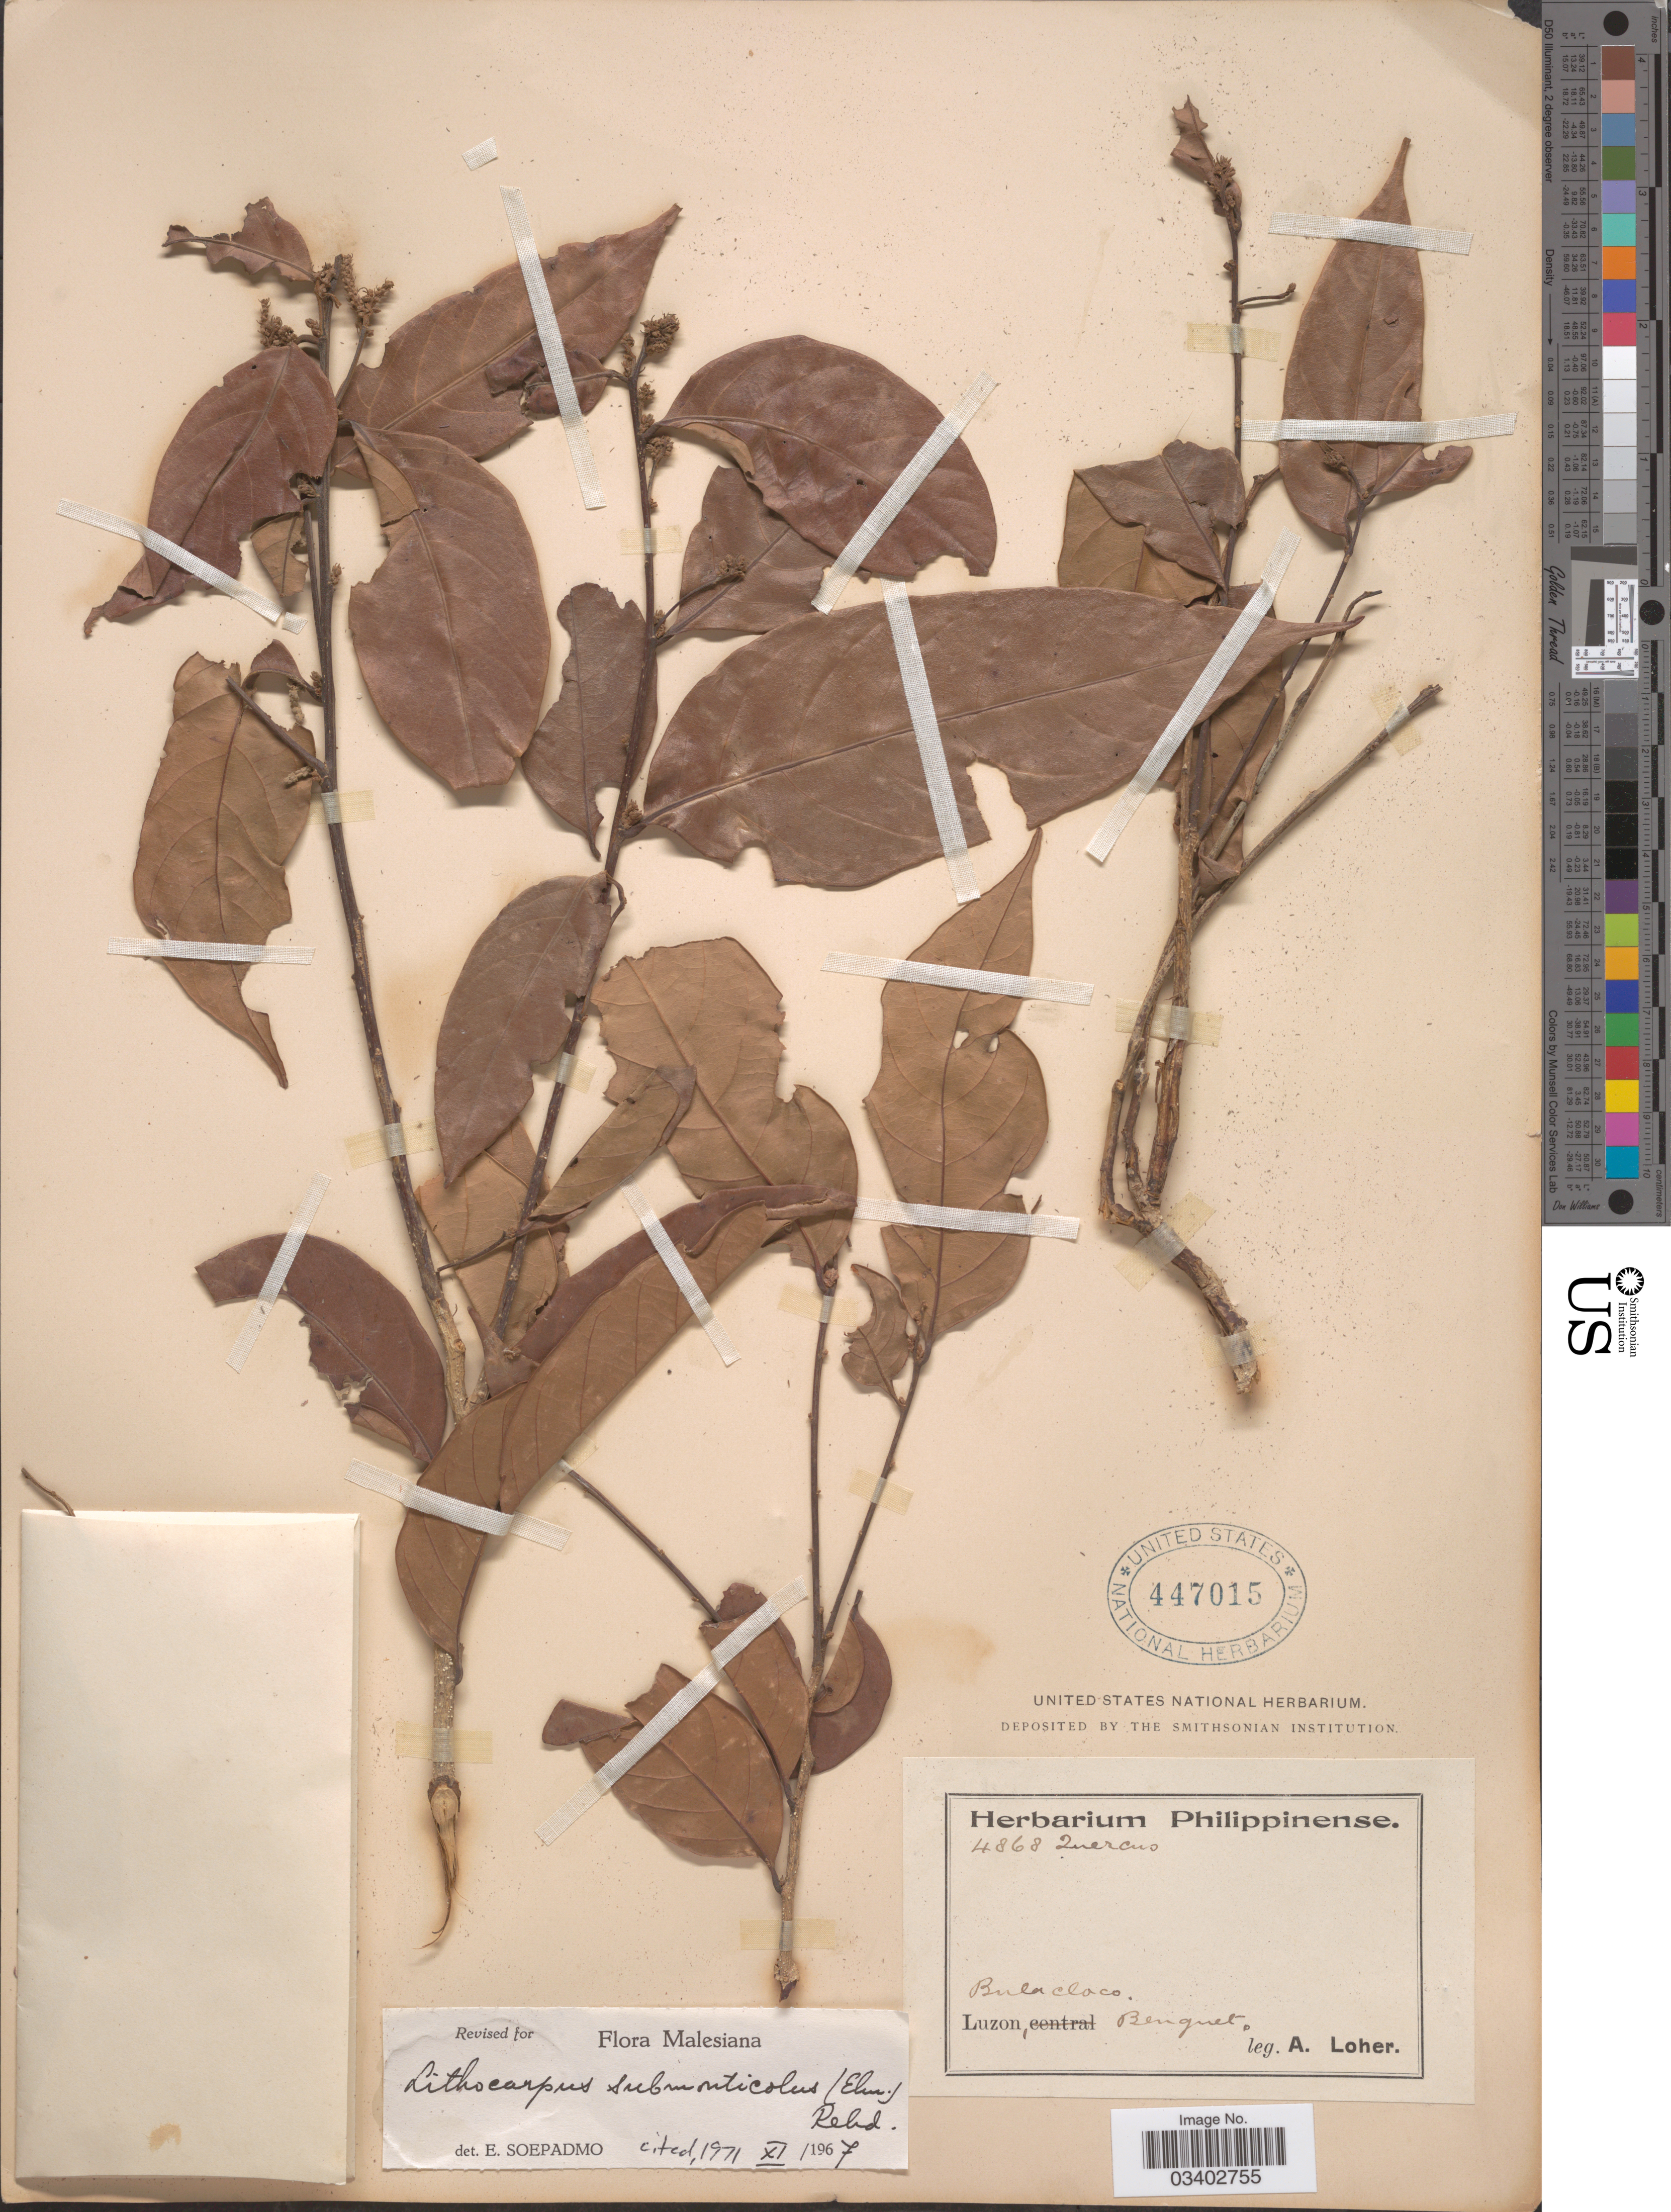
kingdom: Plantae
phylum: Tracheophyta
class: Magnoliopsida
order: Fagales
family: Fagaceae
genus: Lithocarpus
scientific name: Lithocarpus submonticolus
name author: (Elmer) Rehder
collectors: A. Loher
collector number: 4868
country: Philippines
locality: Luzon, Bulaclaco. Benguet.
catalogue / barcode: US 447015